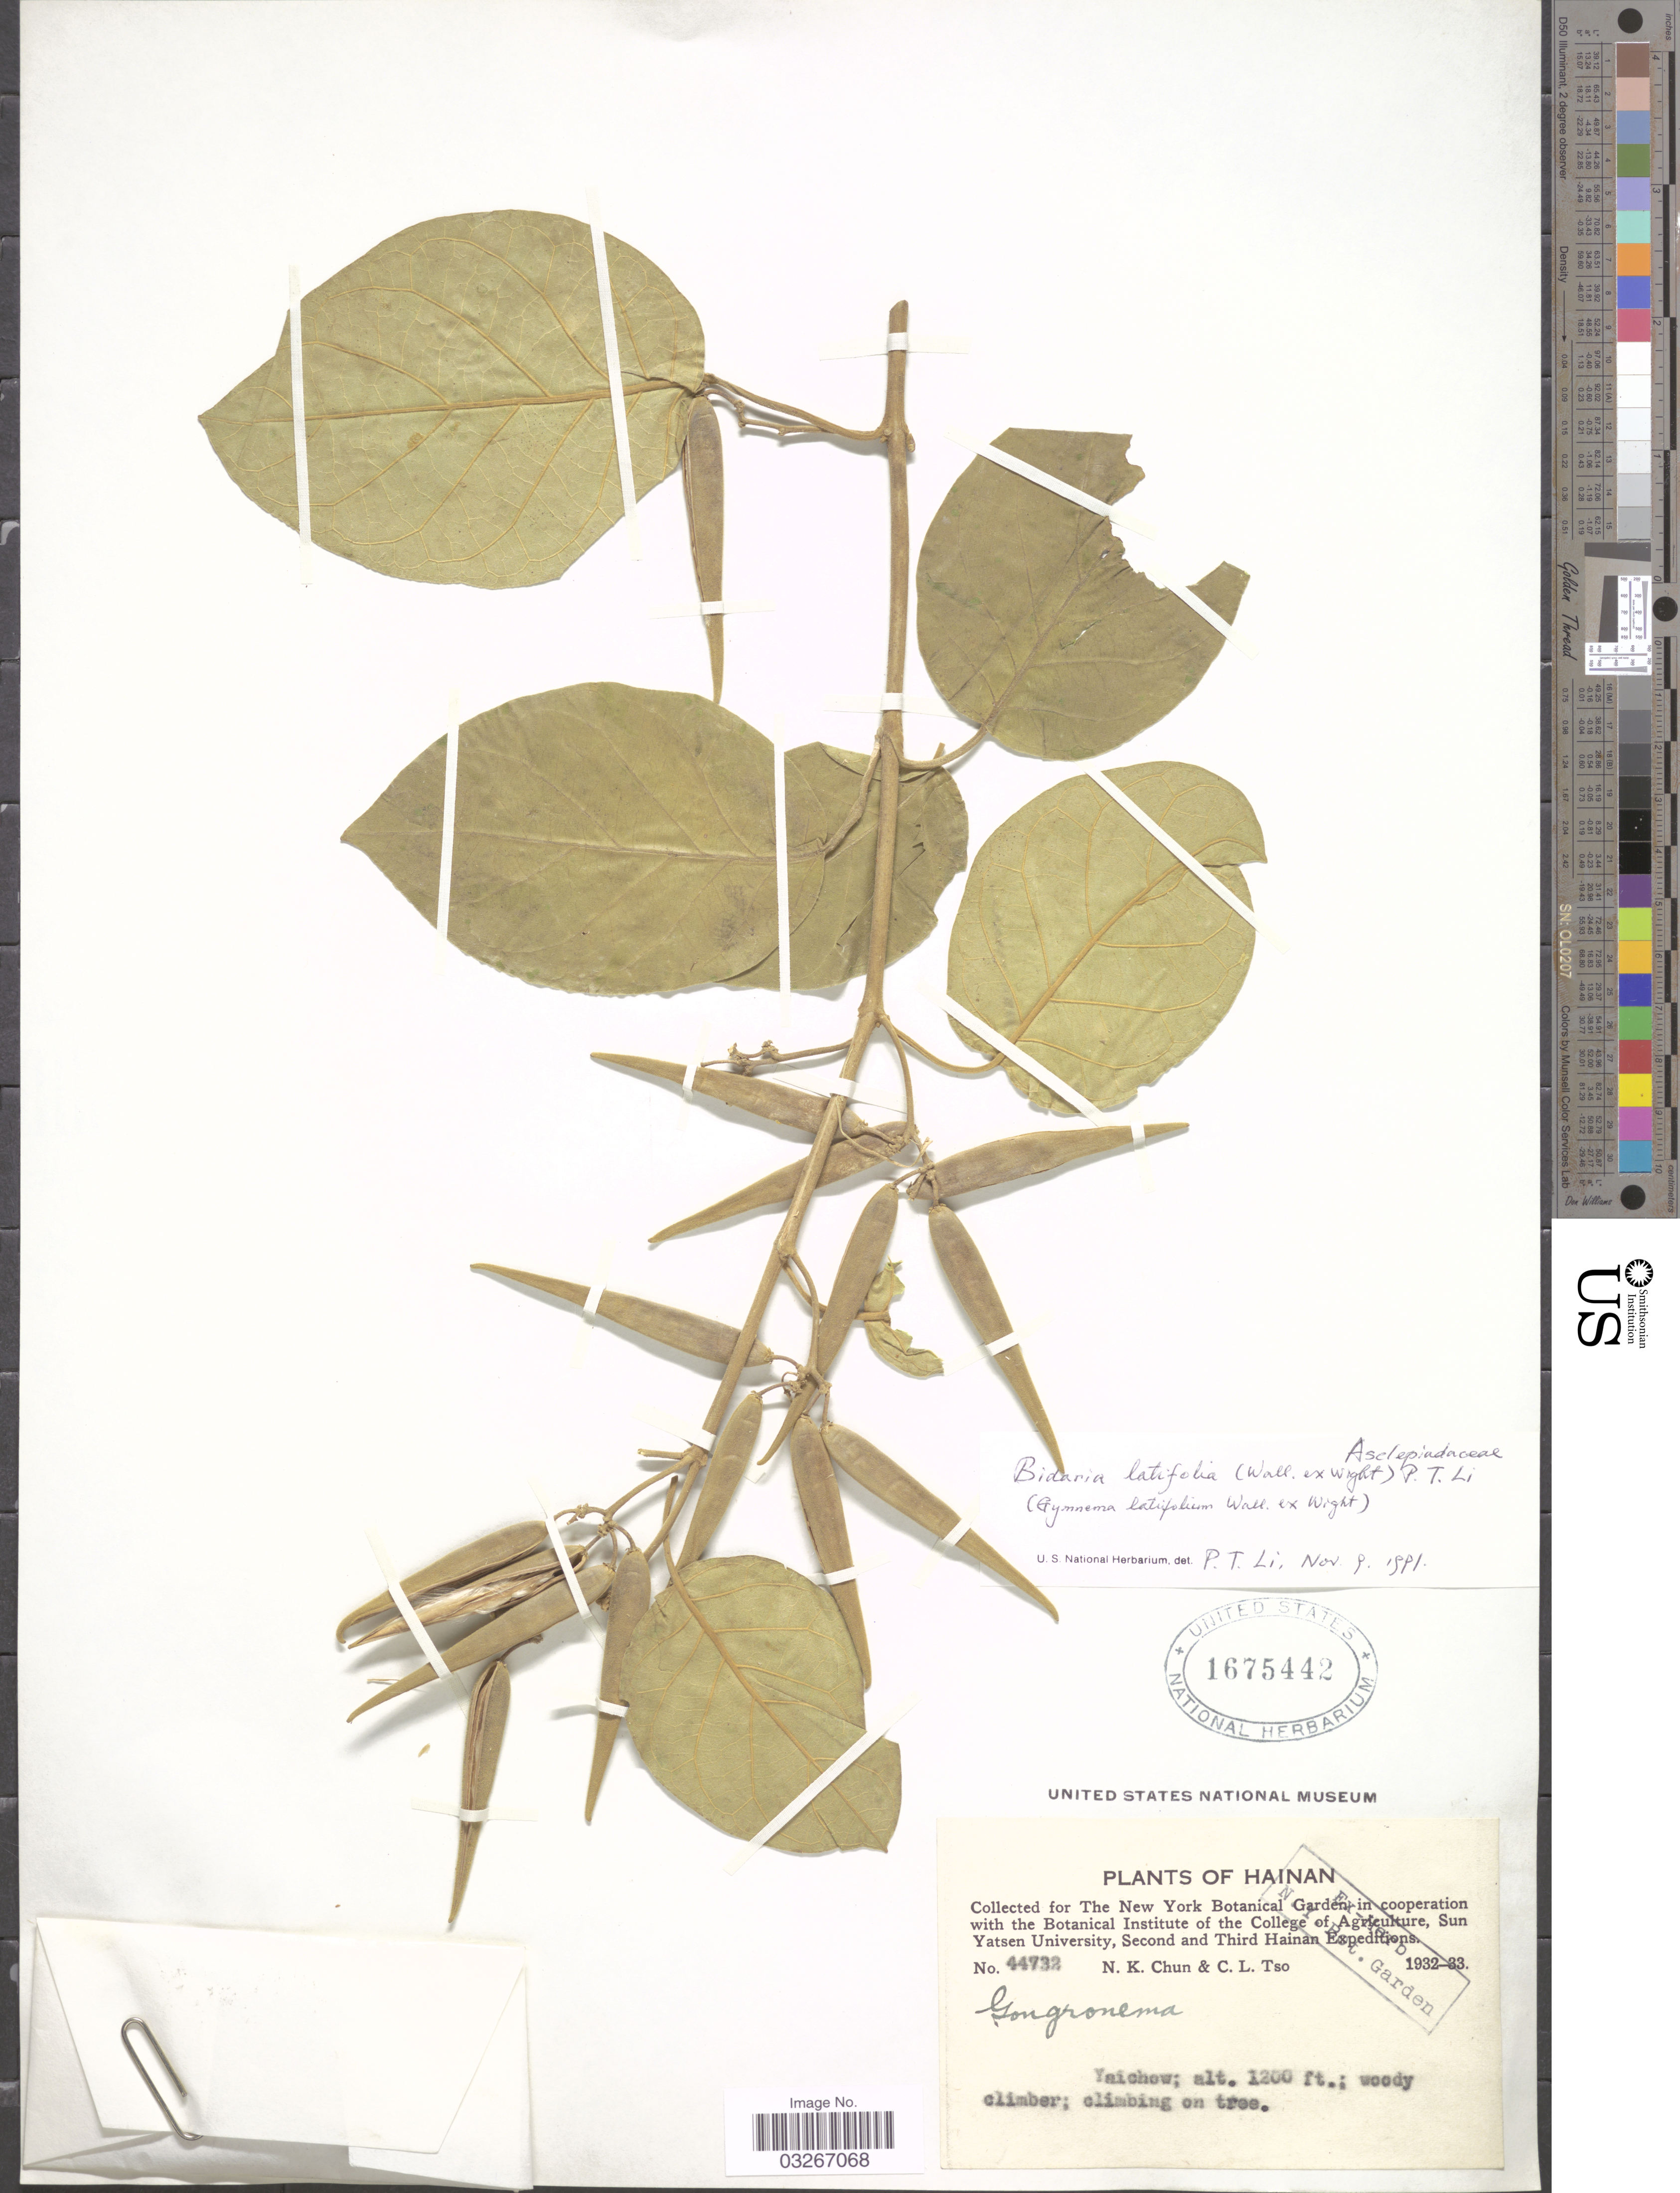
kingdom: Plantae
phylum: Tracheophyta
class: Magnoliopsida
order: Gentianales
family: Apocynaceae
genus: Gymnema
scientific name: Gymnema latifolium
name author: Wall. ex Wight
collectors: N. K. Chun & C. Tso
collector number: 44732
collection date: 1932/1933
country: China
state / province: Hainan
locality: Yaichow.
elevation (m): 366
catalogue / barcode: US 1675442